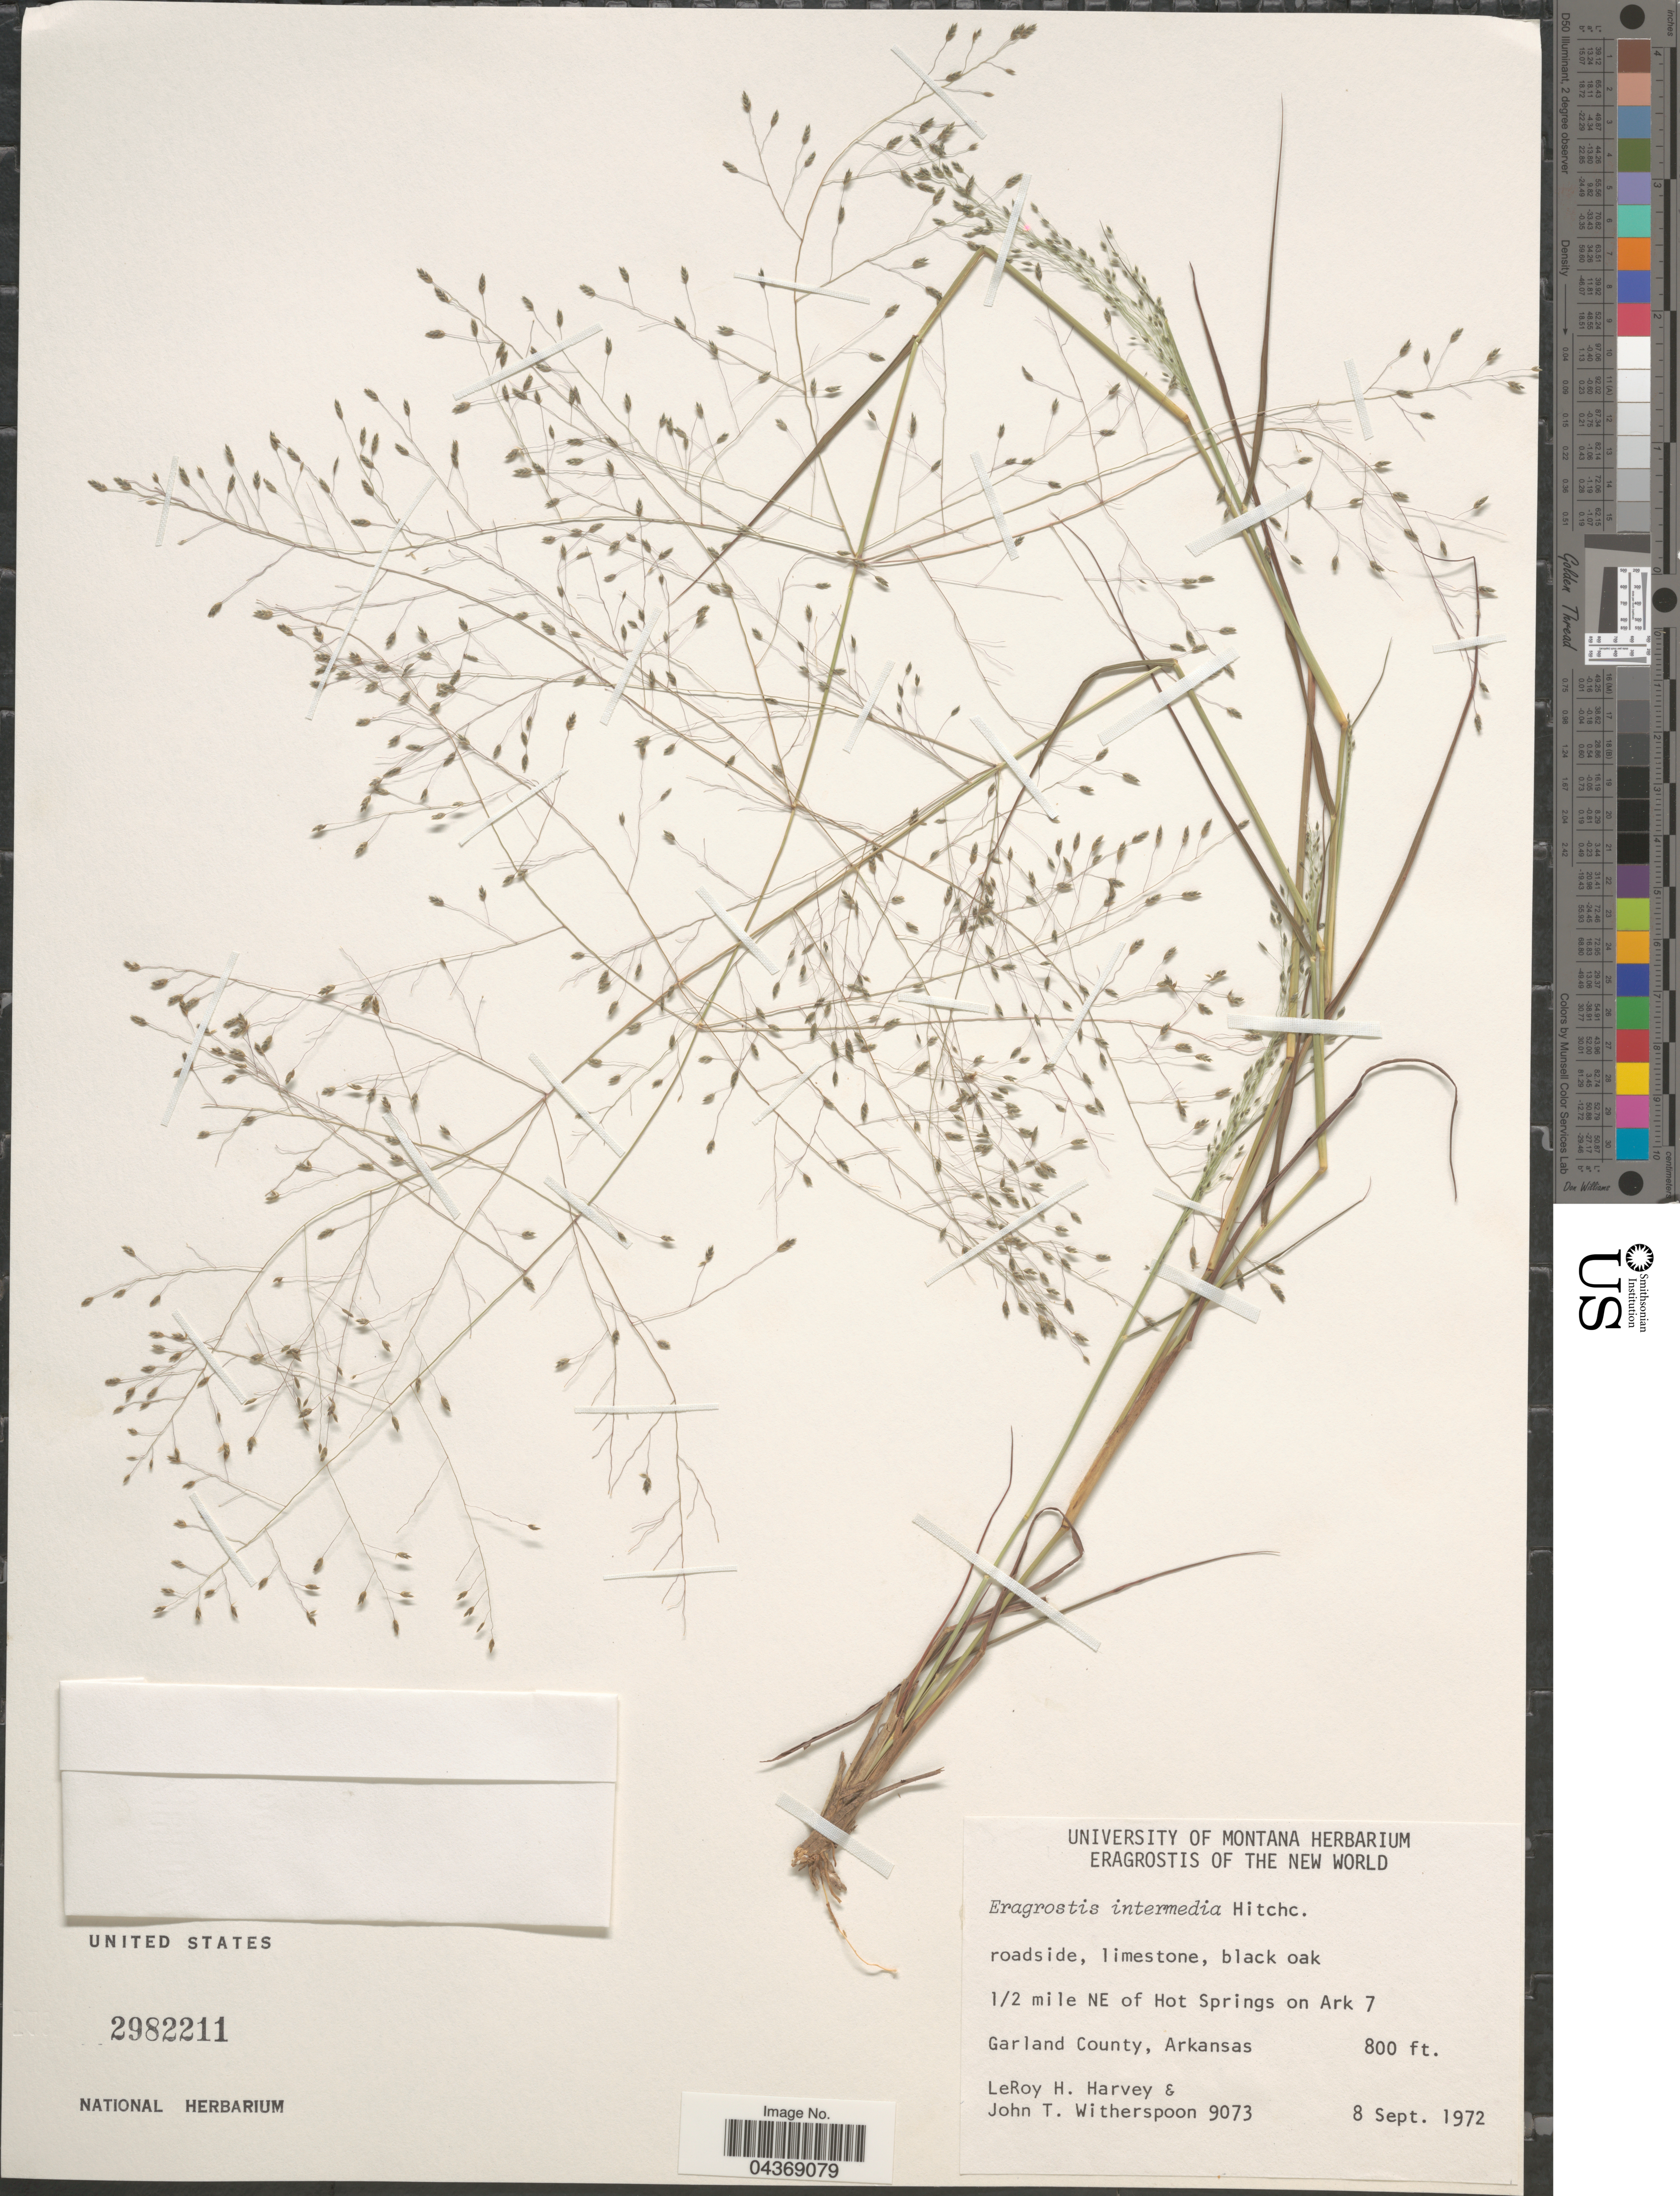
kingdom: Plantae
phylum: Tracheophyta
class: Liliopsida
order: Poales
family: Poaceae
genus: Eragrostis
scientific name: Eragrostis intermedia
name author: Hitchc.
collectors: L. H. Harvey & J. Witherspoon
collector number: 9073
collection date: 1972-09-08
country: United States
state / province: Arkansas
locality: Roadside, limestone, black oak. 1/2 mile NE of Hot Springs on Ark 7. Garland County.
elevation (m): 244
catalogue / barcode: US 2982211